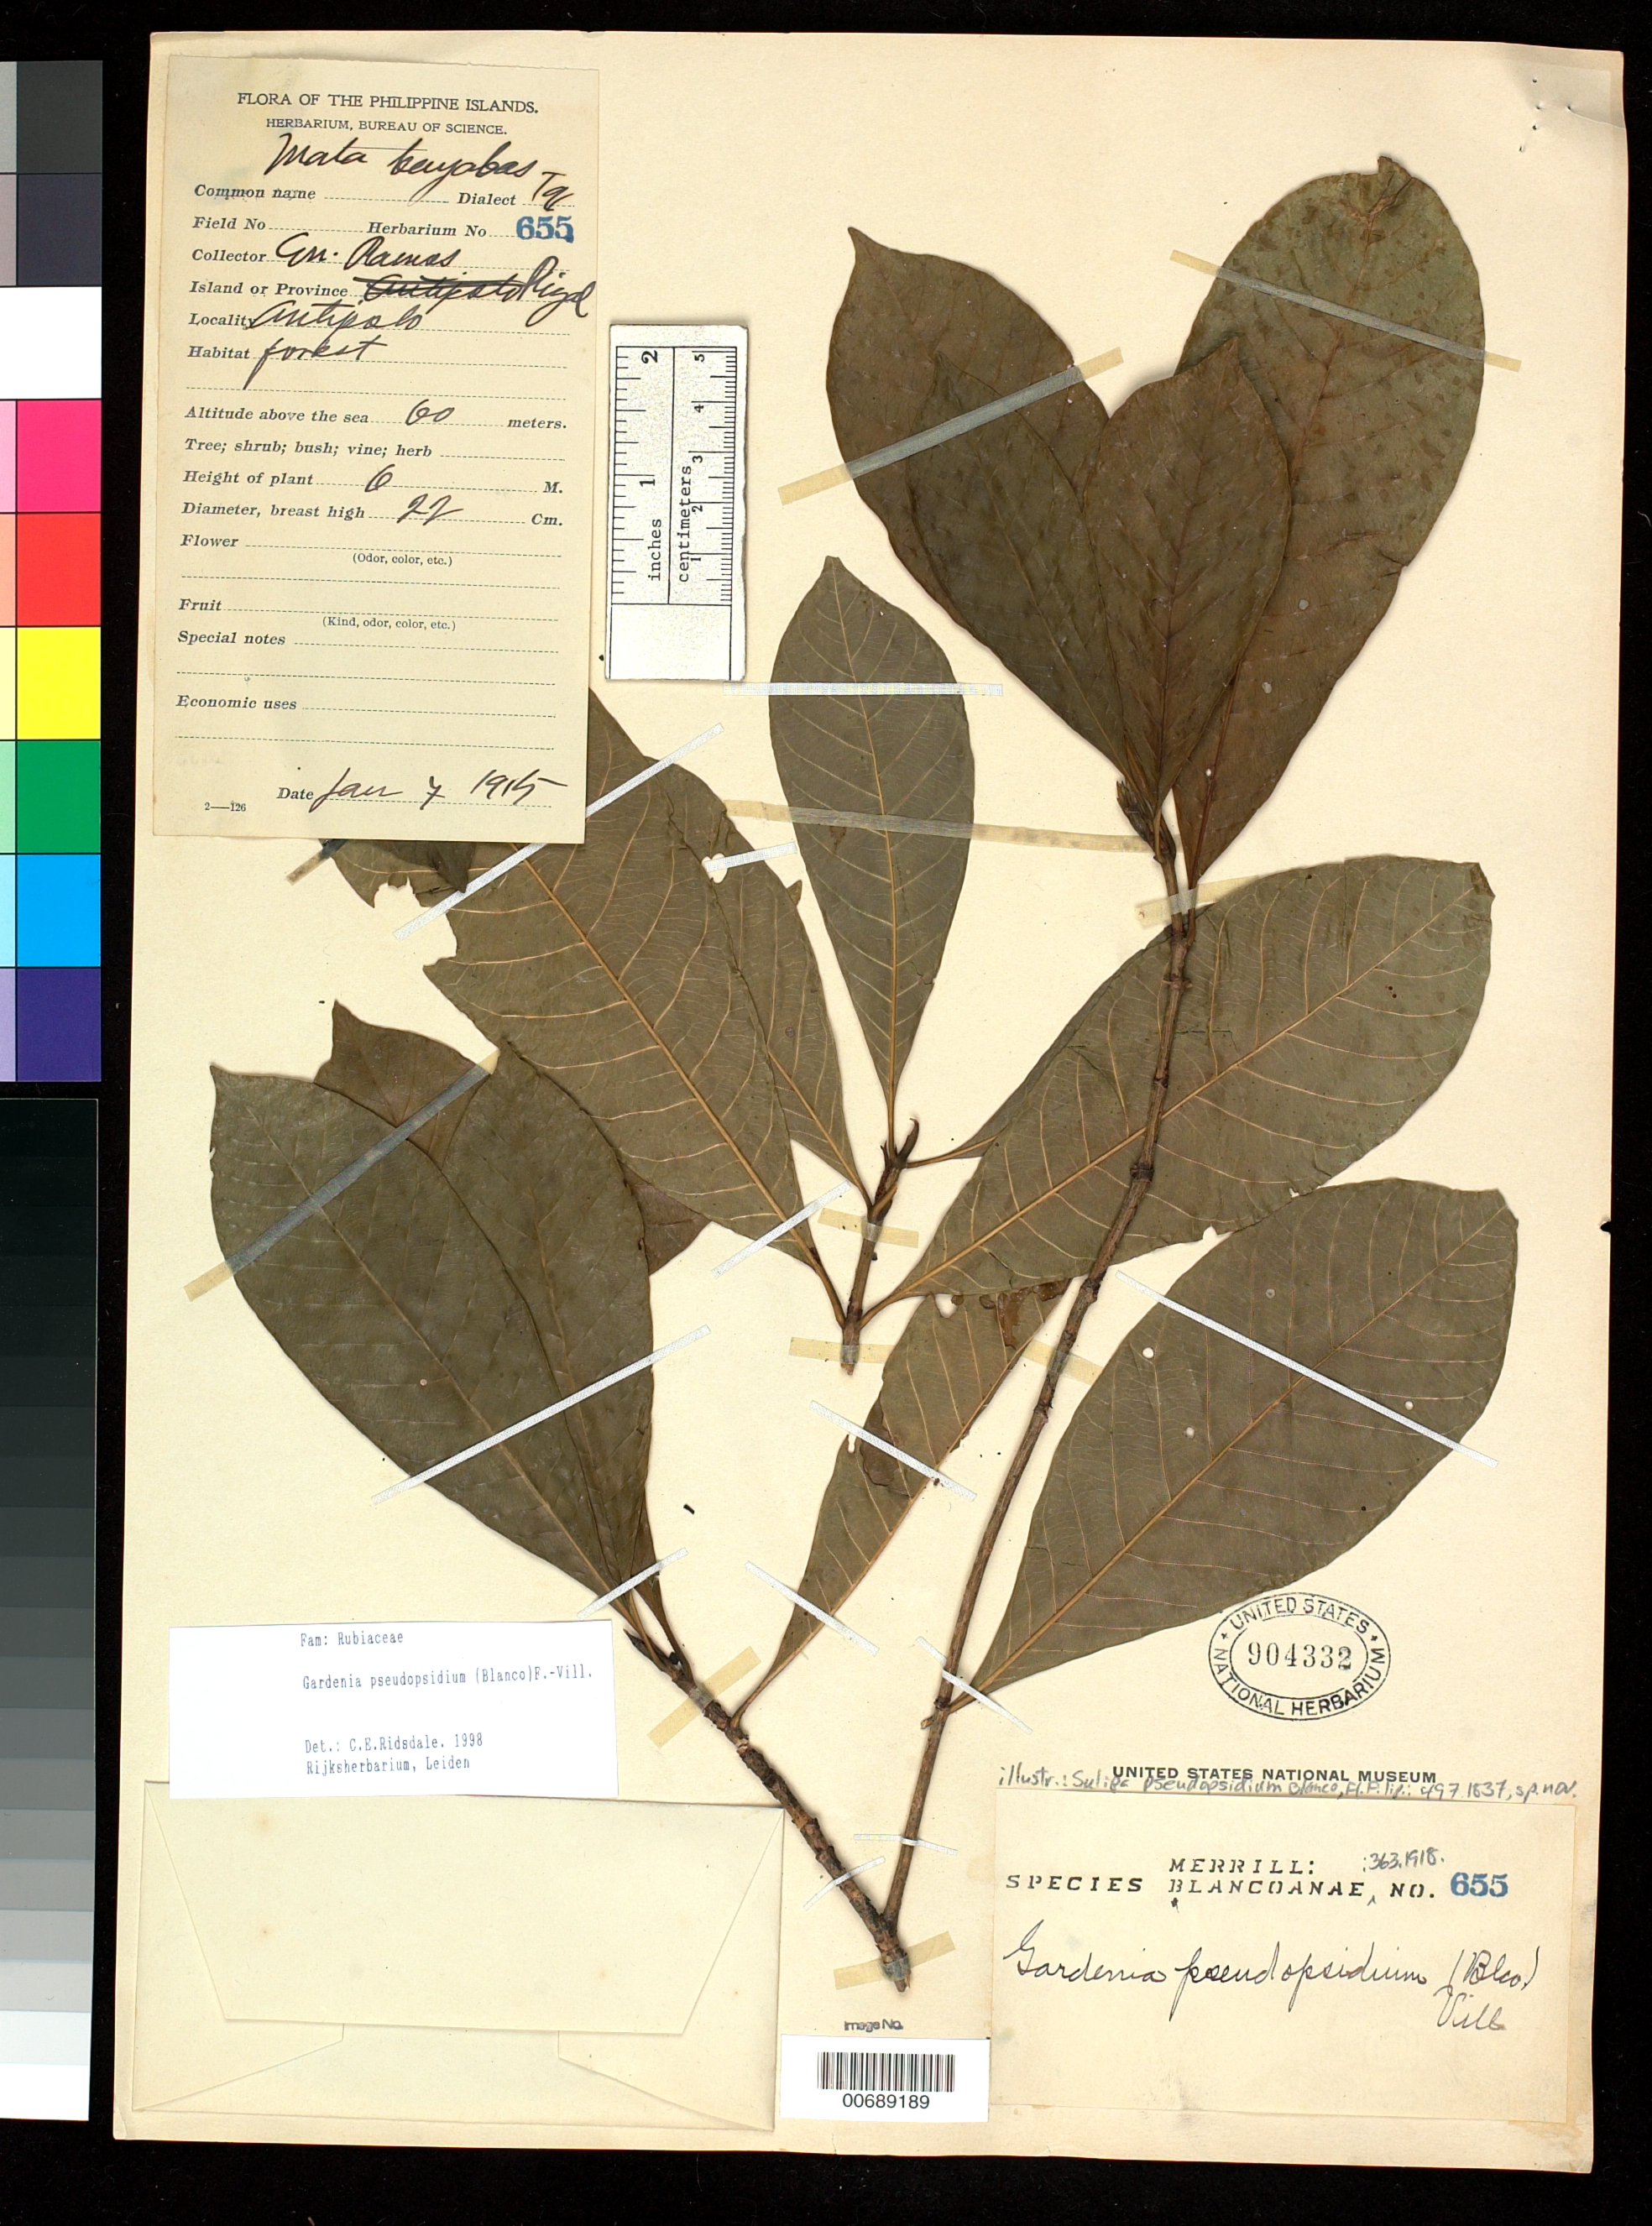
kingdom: Plantae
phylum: Tracheophyta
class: Magnoliopsida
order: Gentianales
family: Rubiaceae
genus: Gardenia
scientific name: Gardenia pseudopsidium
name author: (Blanco) Fern.-Vill.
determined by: Ridsdale, C. E.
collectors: M. Ramos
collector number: Sp. Blancoan. 0655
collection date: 1914-12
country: Philippines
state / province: Calabarzon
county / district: Rizal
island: Luzon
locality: Antipolo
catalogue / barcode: US 904332